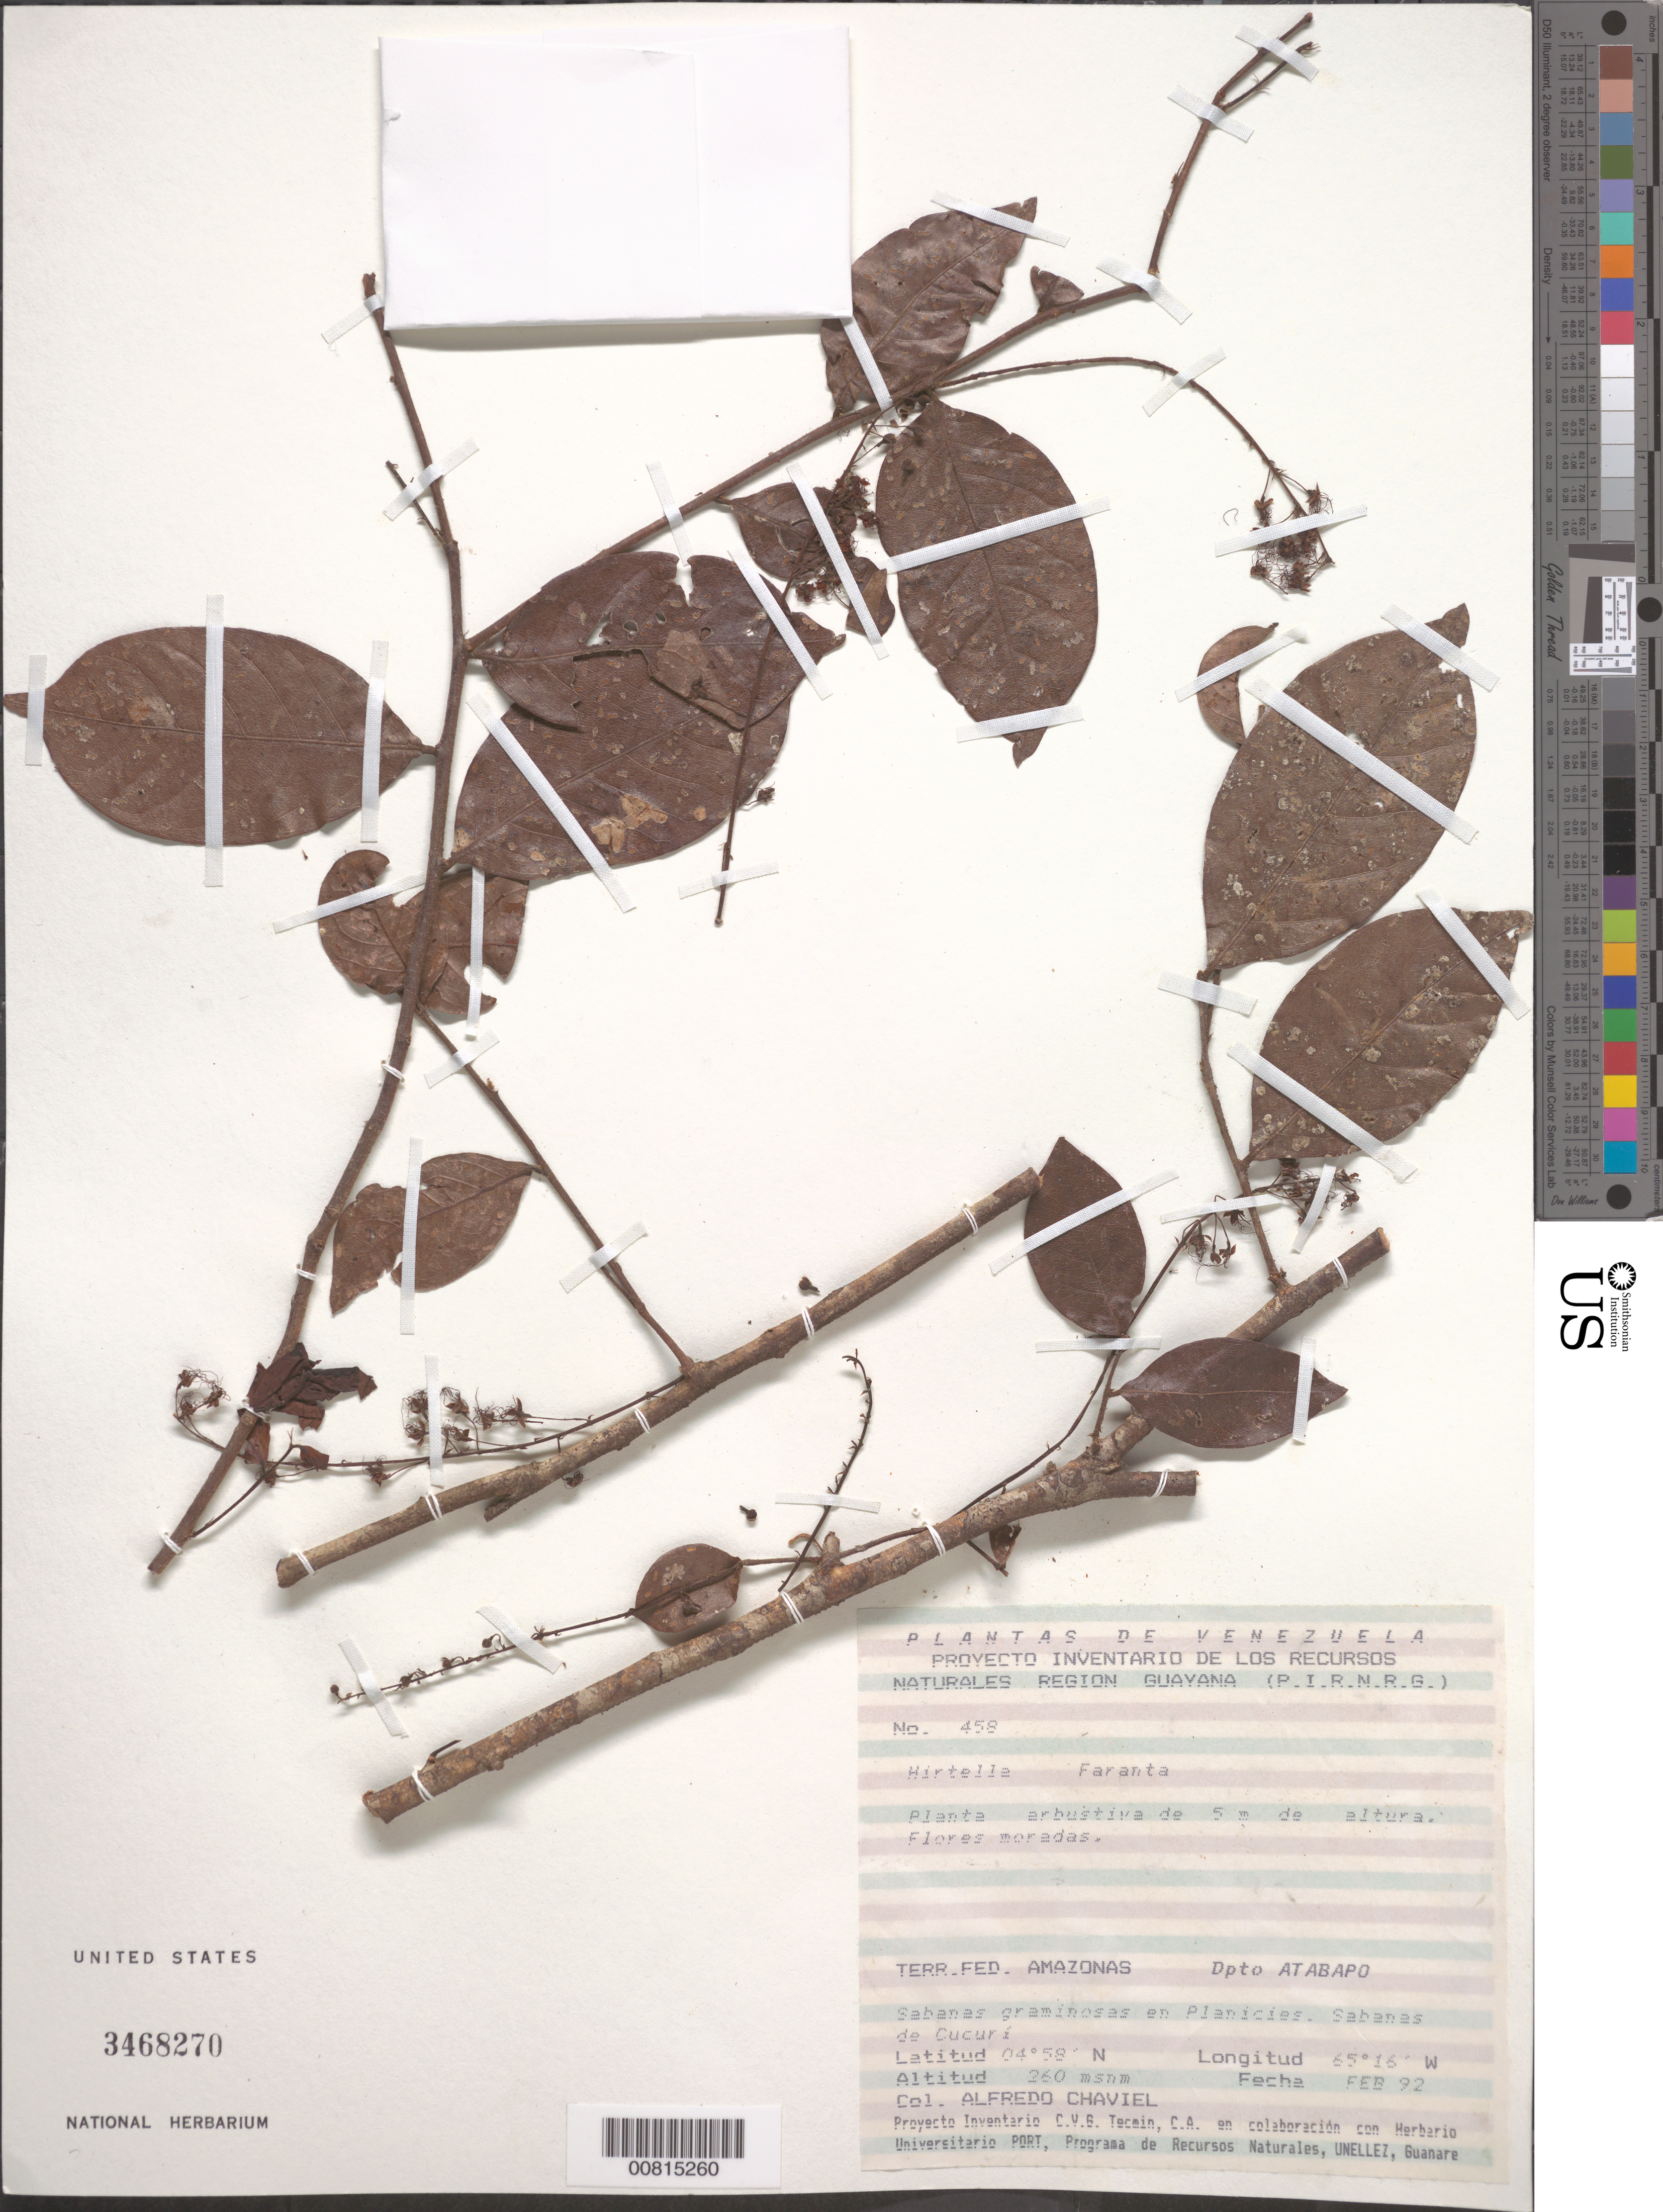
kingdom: Plantae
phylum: Tracheophyta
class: Magnoliopsida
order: Malpighiales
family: Chrysobalanaceae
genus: Hirtella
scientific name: Hirtella sp.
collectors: A. Chaviel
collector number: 458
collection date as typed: Feb-92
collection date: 1992-02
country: Venezuela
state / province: Amazonas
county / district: Atabapo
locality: Sabanas de Cucuri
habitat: Sabanas graminosas en planicies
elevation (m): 260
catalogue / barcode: US 3468270